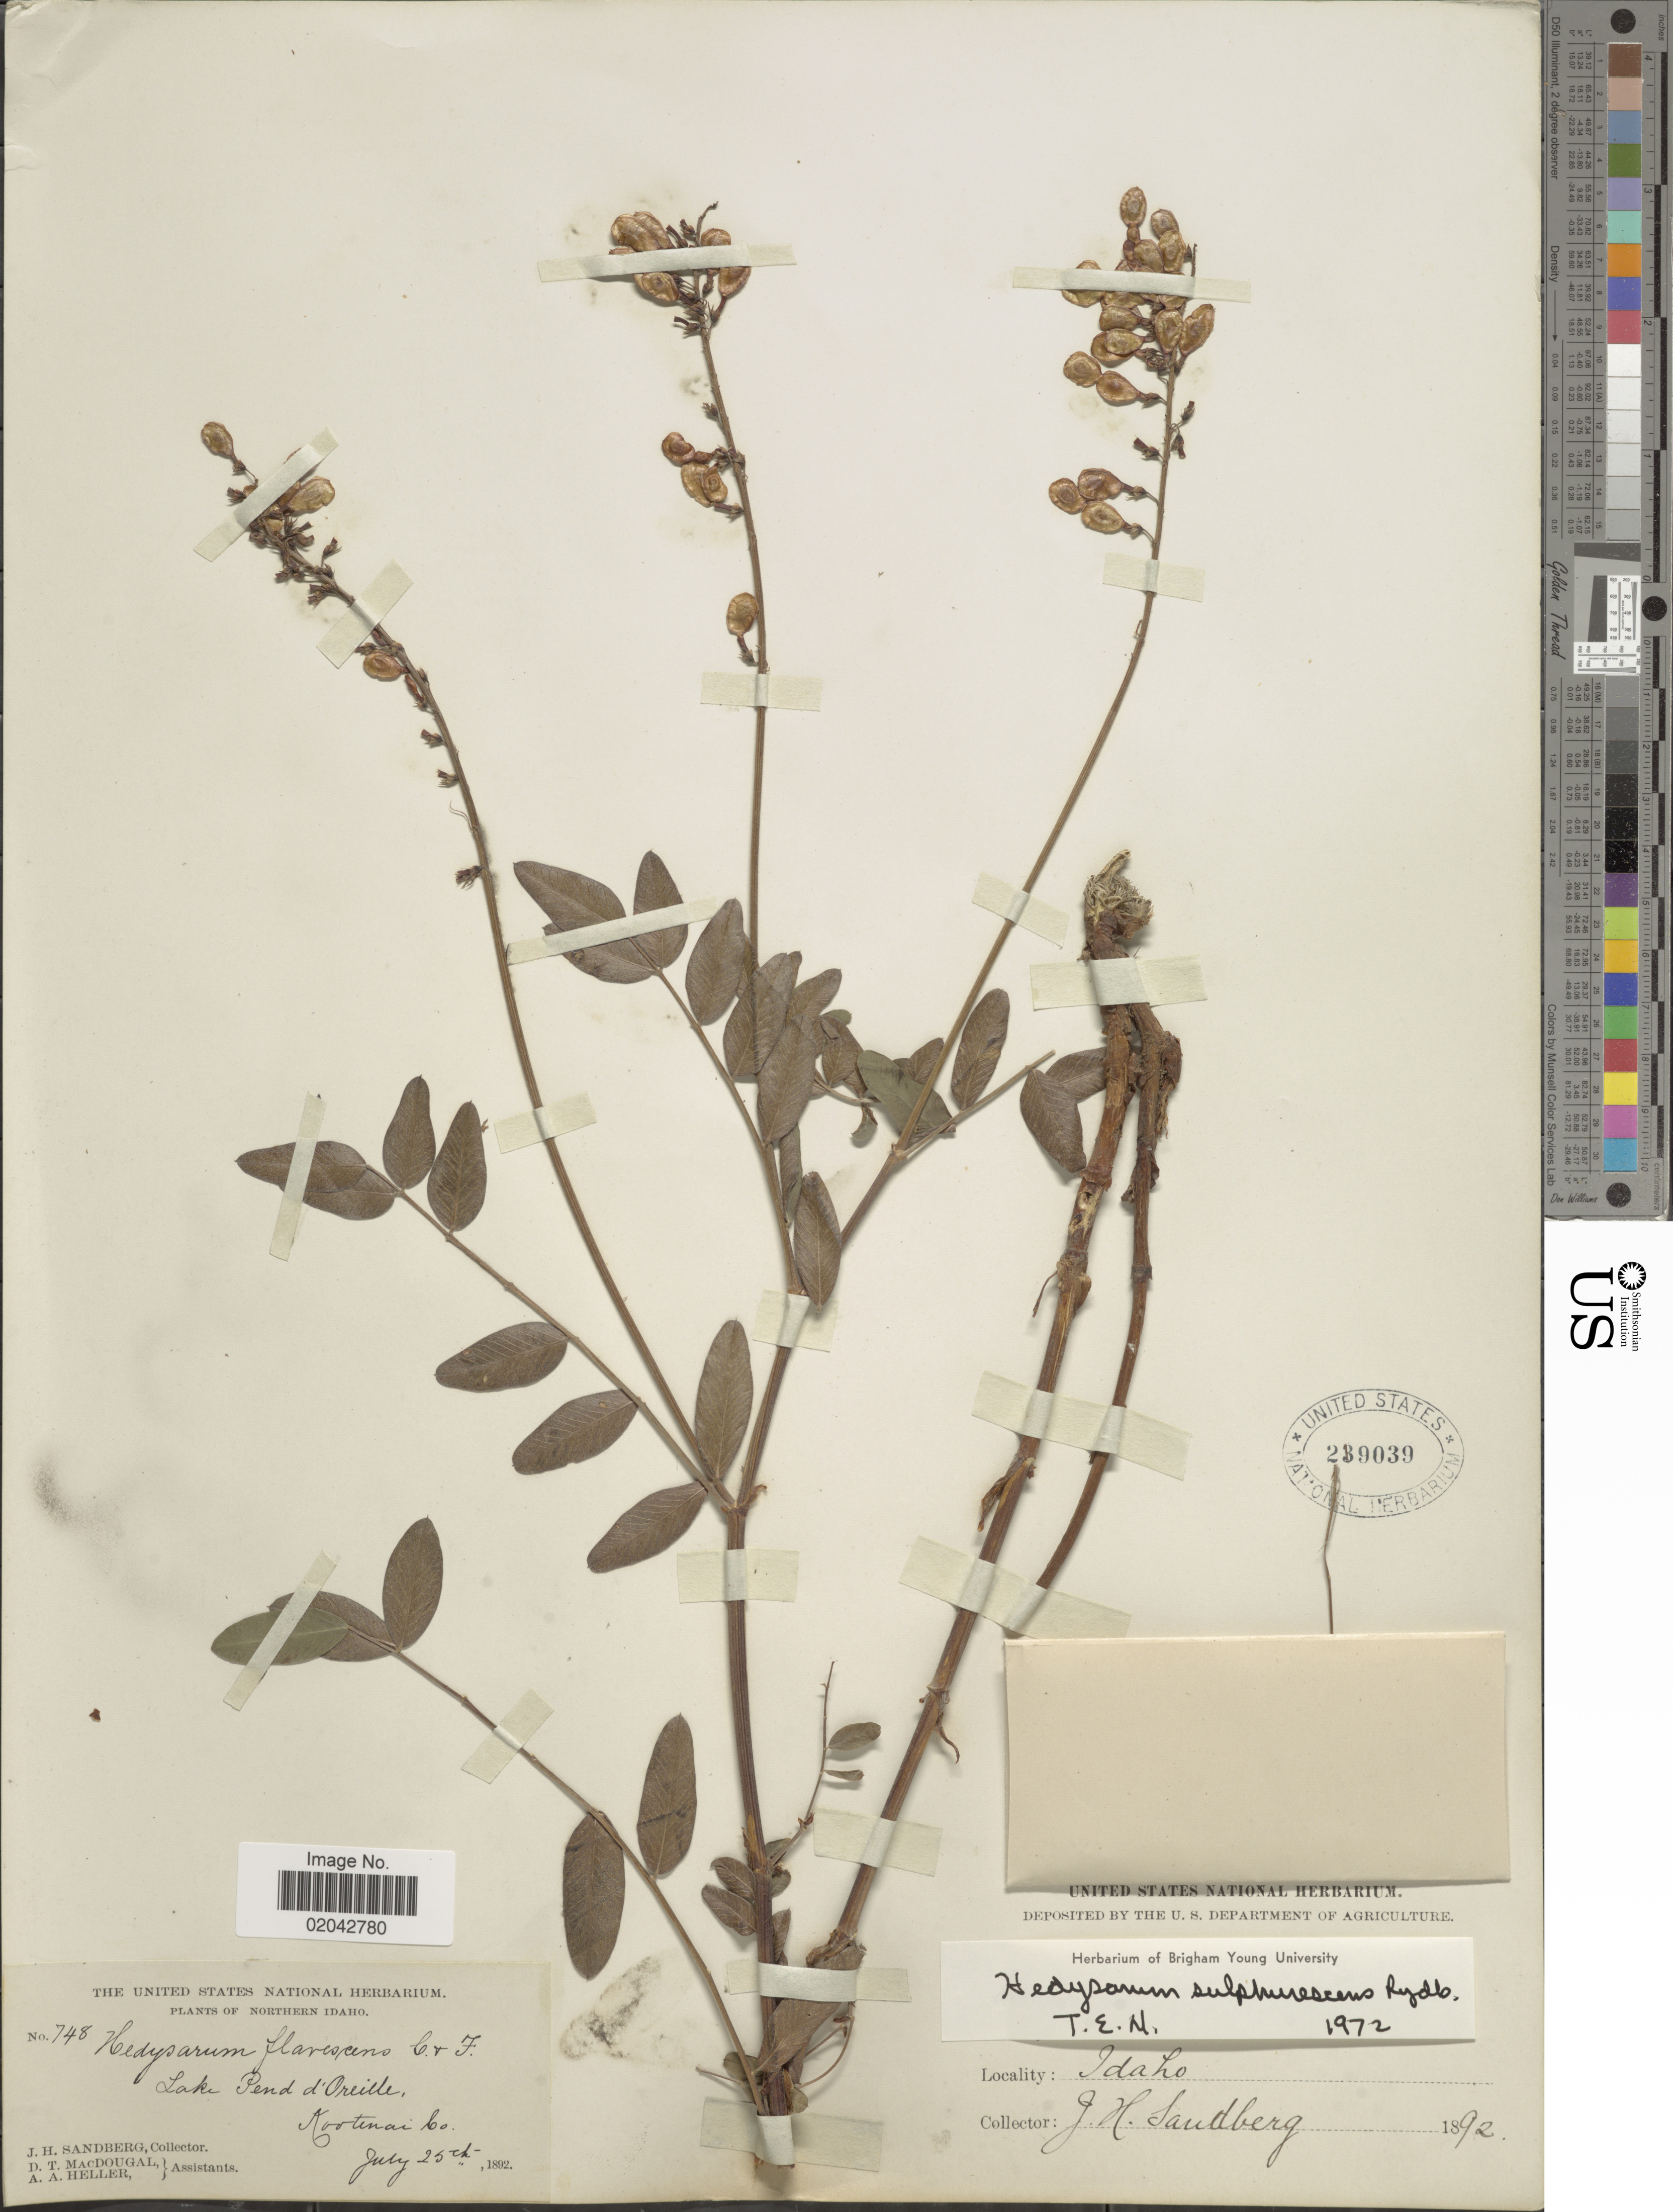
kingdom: Plantae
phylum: Tracheophyta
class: Magnoliopsida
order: Fabales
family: Fabaceae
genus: Hedysarum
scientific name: Hedysarum sulphurescens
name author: Rydb.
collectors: J. H. Sandberg, D. T. MacDougal & A. A. Heller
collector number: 748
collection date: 1892-07-25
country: United States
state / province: Idaho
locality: Northern Idaho, Lake Pend d'Oreille, Kootenai Co.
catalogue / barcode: US 239039